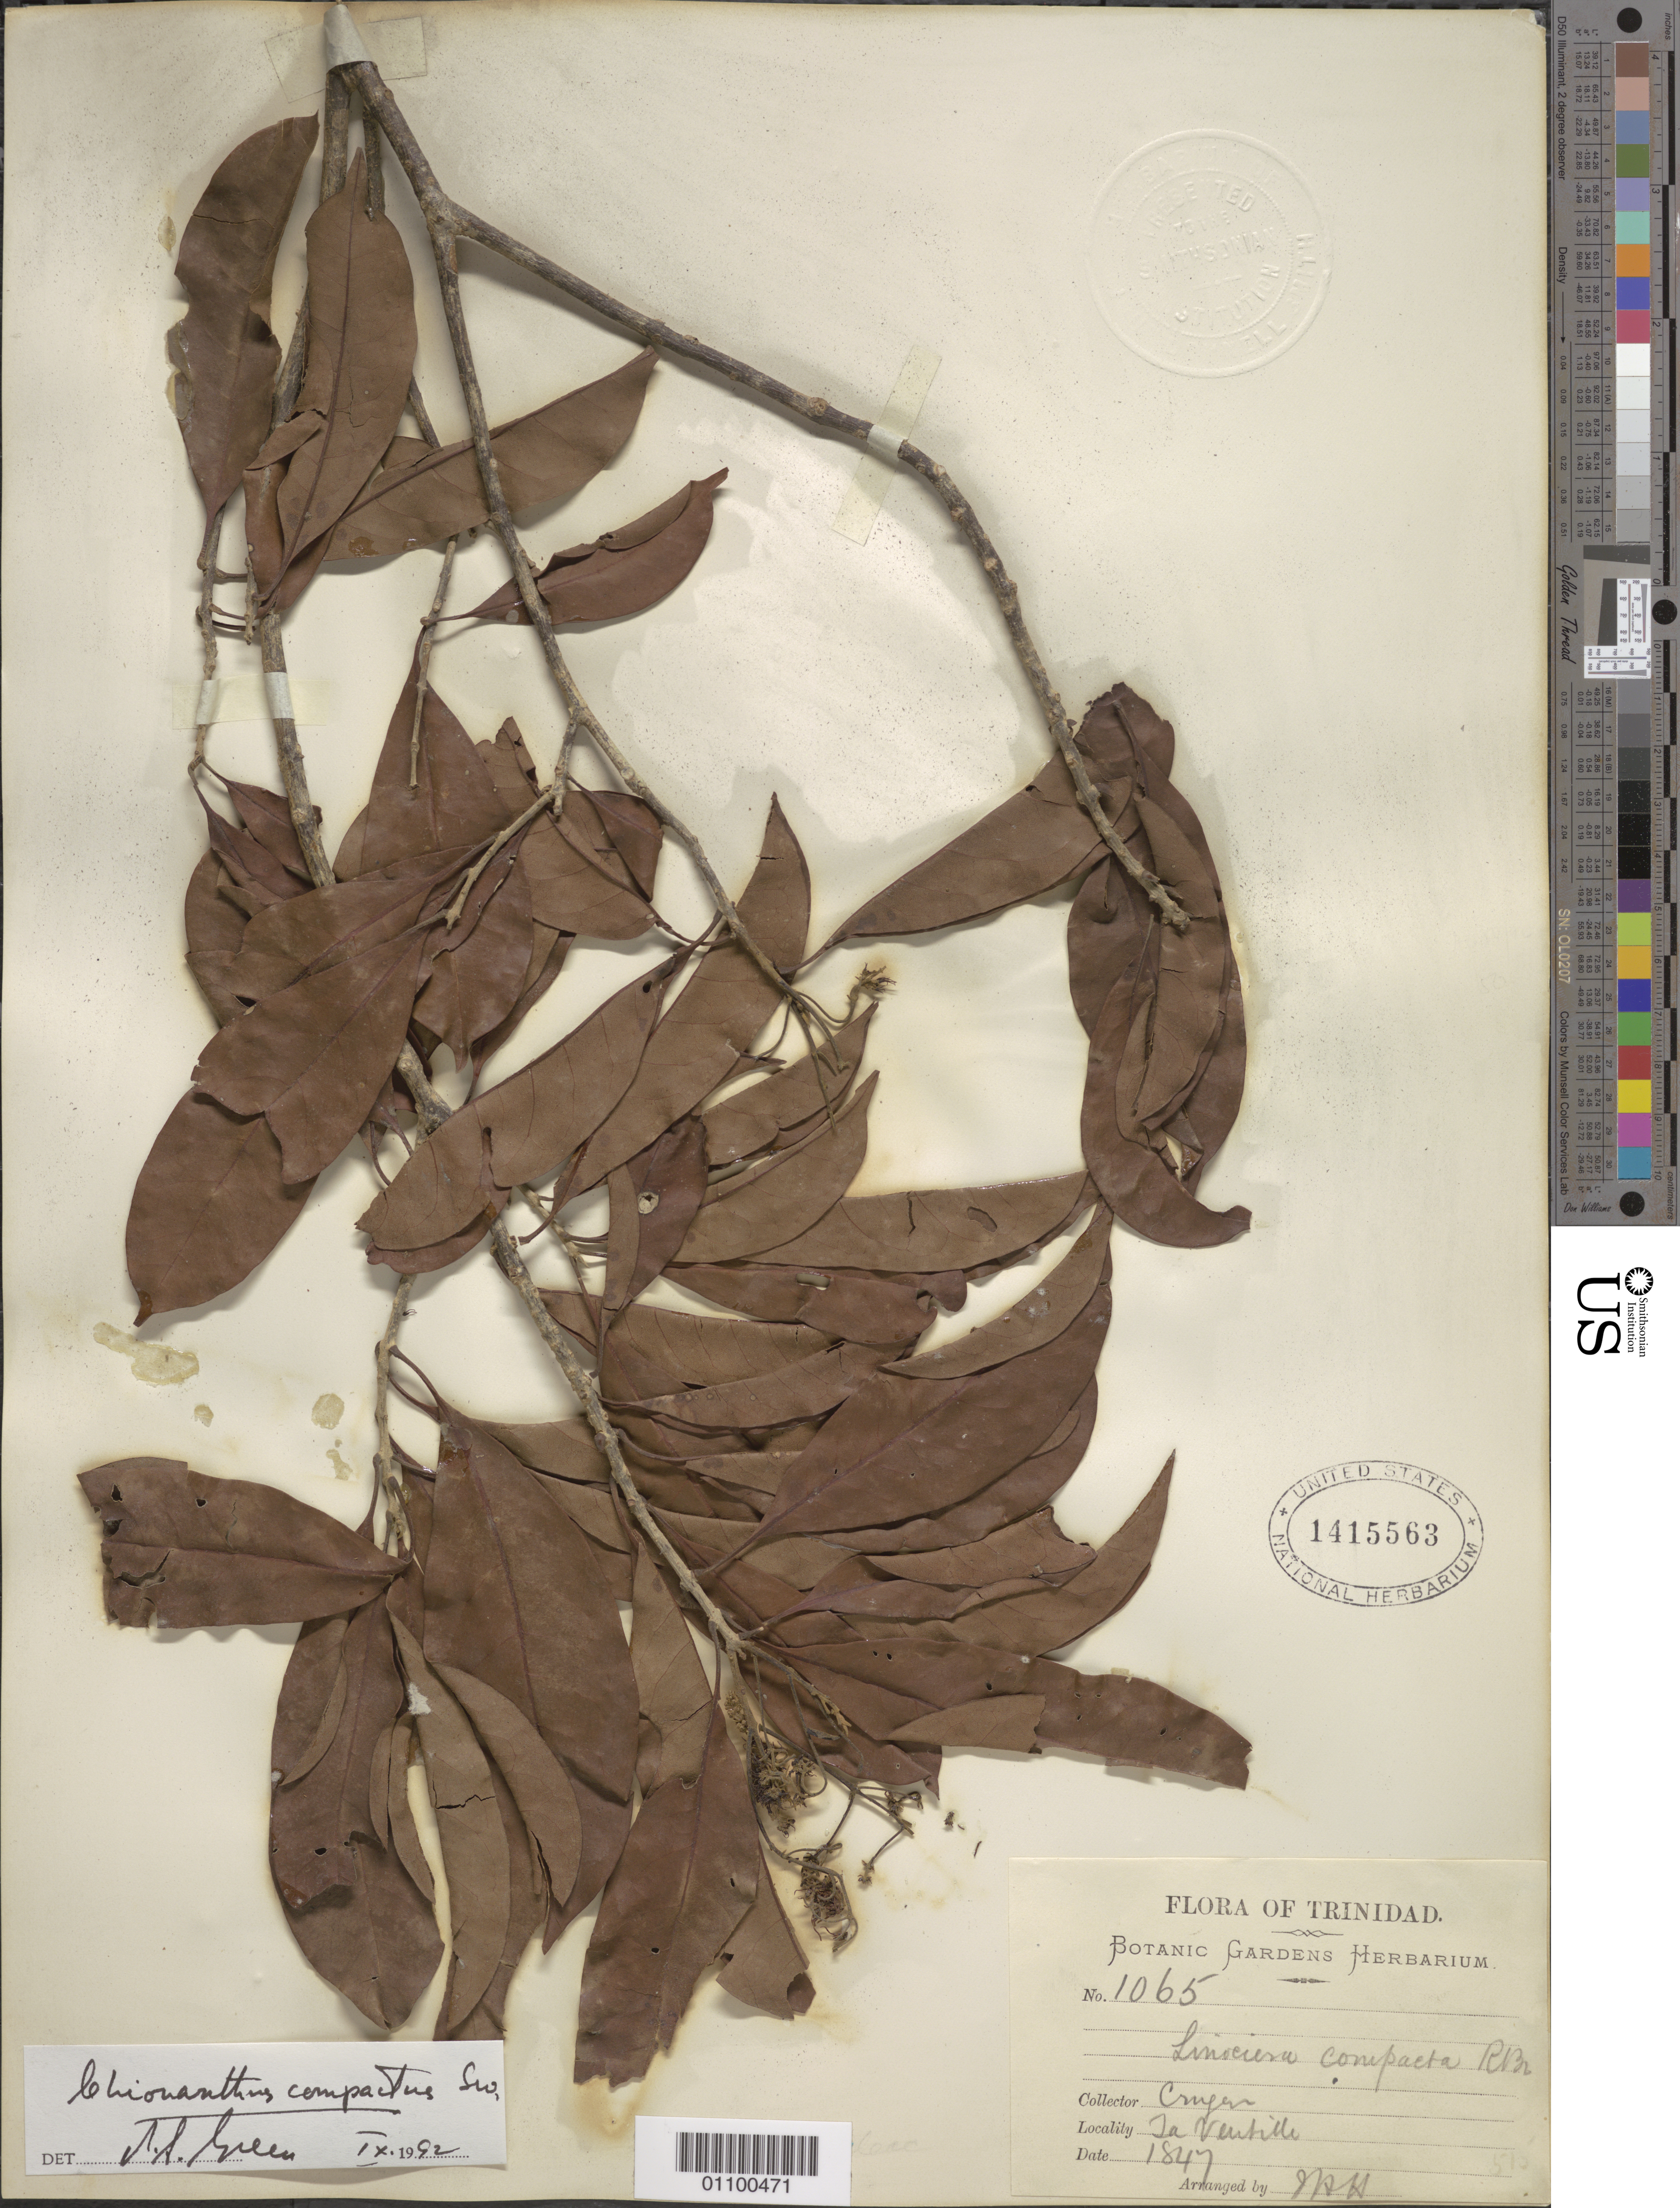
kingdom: Plantae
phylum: Tracheophyta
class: Magnoliopsida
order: Lamiales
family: Oleaceae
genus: Chionanthus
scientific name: Chionanthus compactus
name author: Sw.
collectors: -. Cruger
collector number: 1065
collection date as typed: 01 Jan 1847 to 31 Dec 1847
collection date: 1847-01-01/1847-12-31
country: Trinidad and Tobago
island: Trinidad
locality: La Ventille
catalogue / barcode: US 1415563